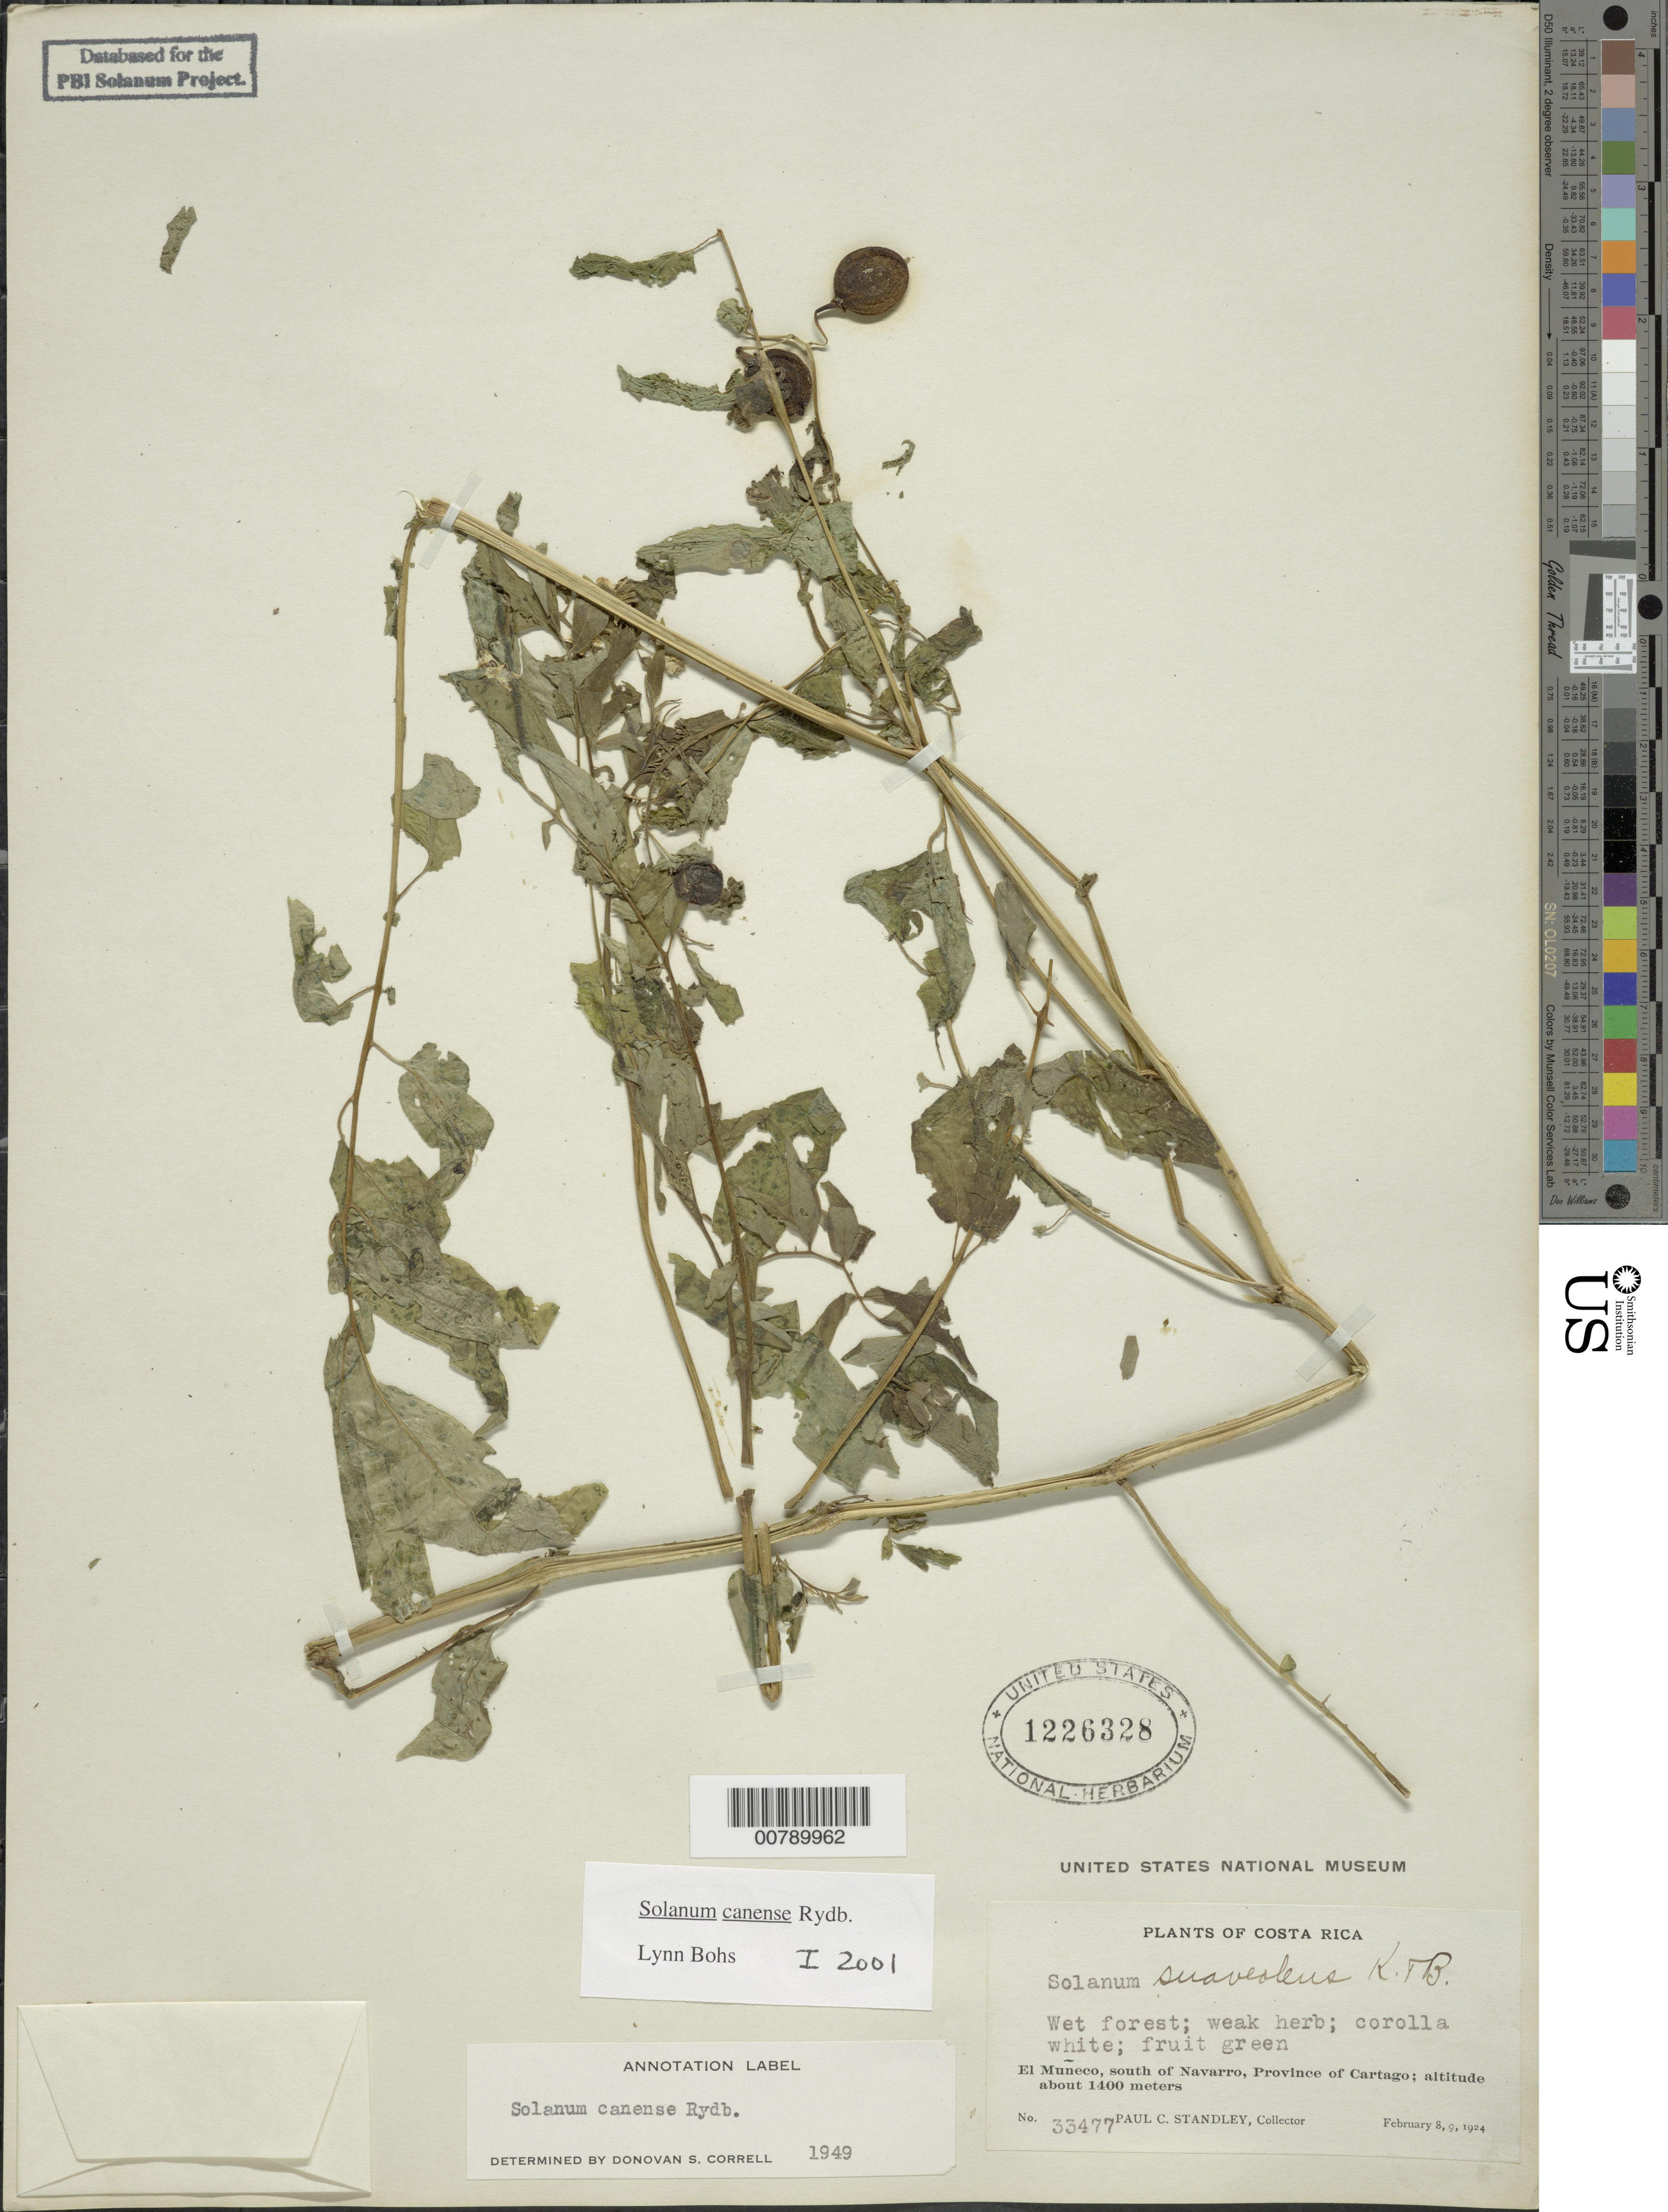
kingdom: Plantae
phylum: Tracheophyta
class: Magnoliopsida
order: Solanales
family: Solanaceae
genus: Solanum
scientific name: Solanum canense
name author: Rydb.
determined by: Bohs, L. A.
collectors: P. C. Standley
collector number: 33477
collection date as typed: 8 Feb 1924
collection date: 1924-02-08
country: Costa Rica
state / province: Cartago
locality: El Muñeco, south of Navarro.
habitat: Wet forest.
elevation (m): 1400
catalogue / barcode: US 1226328